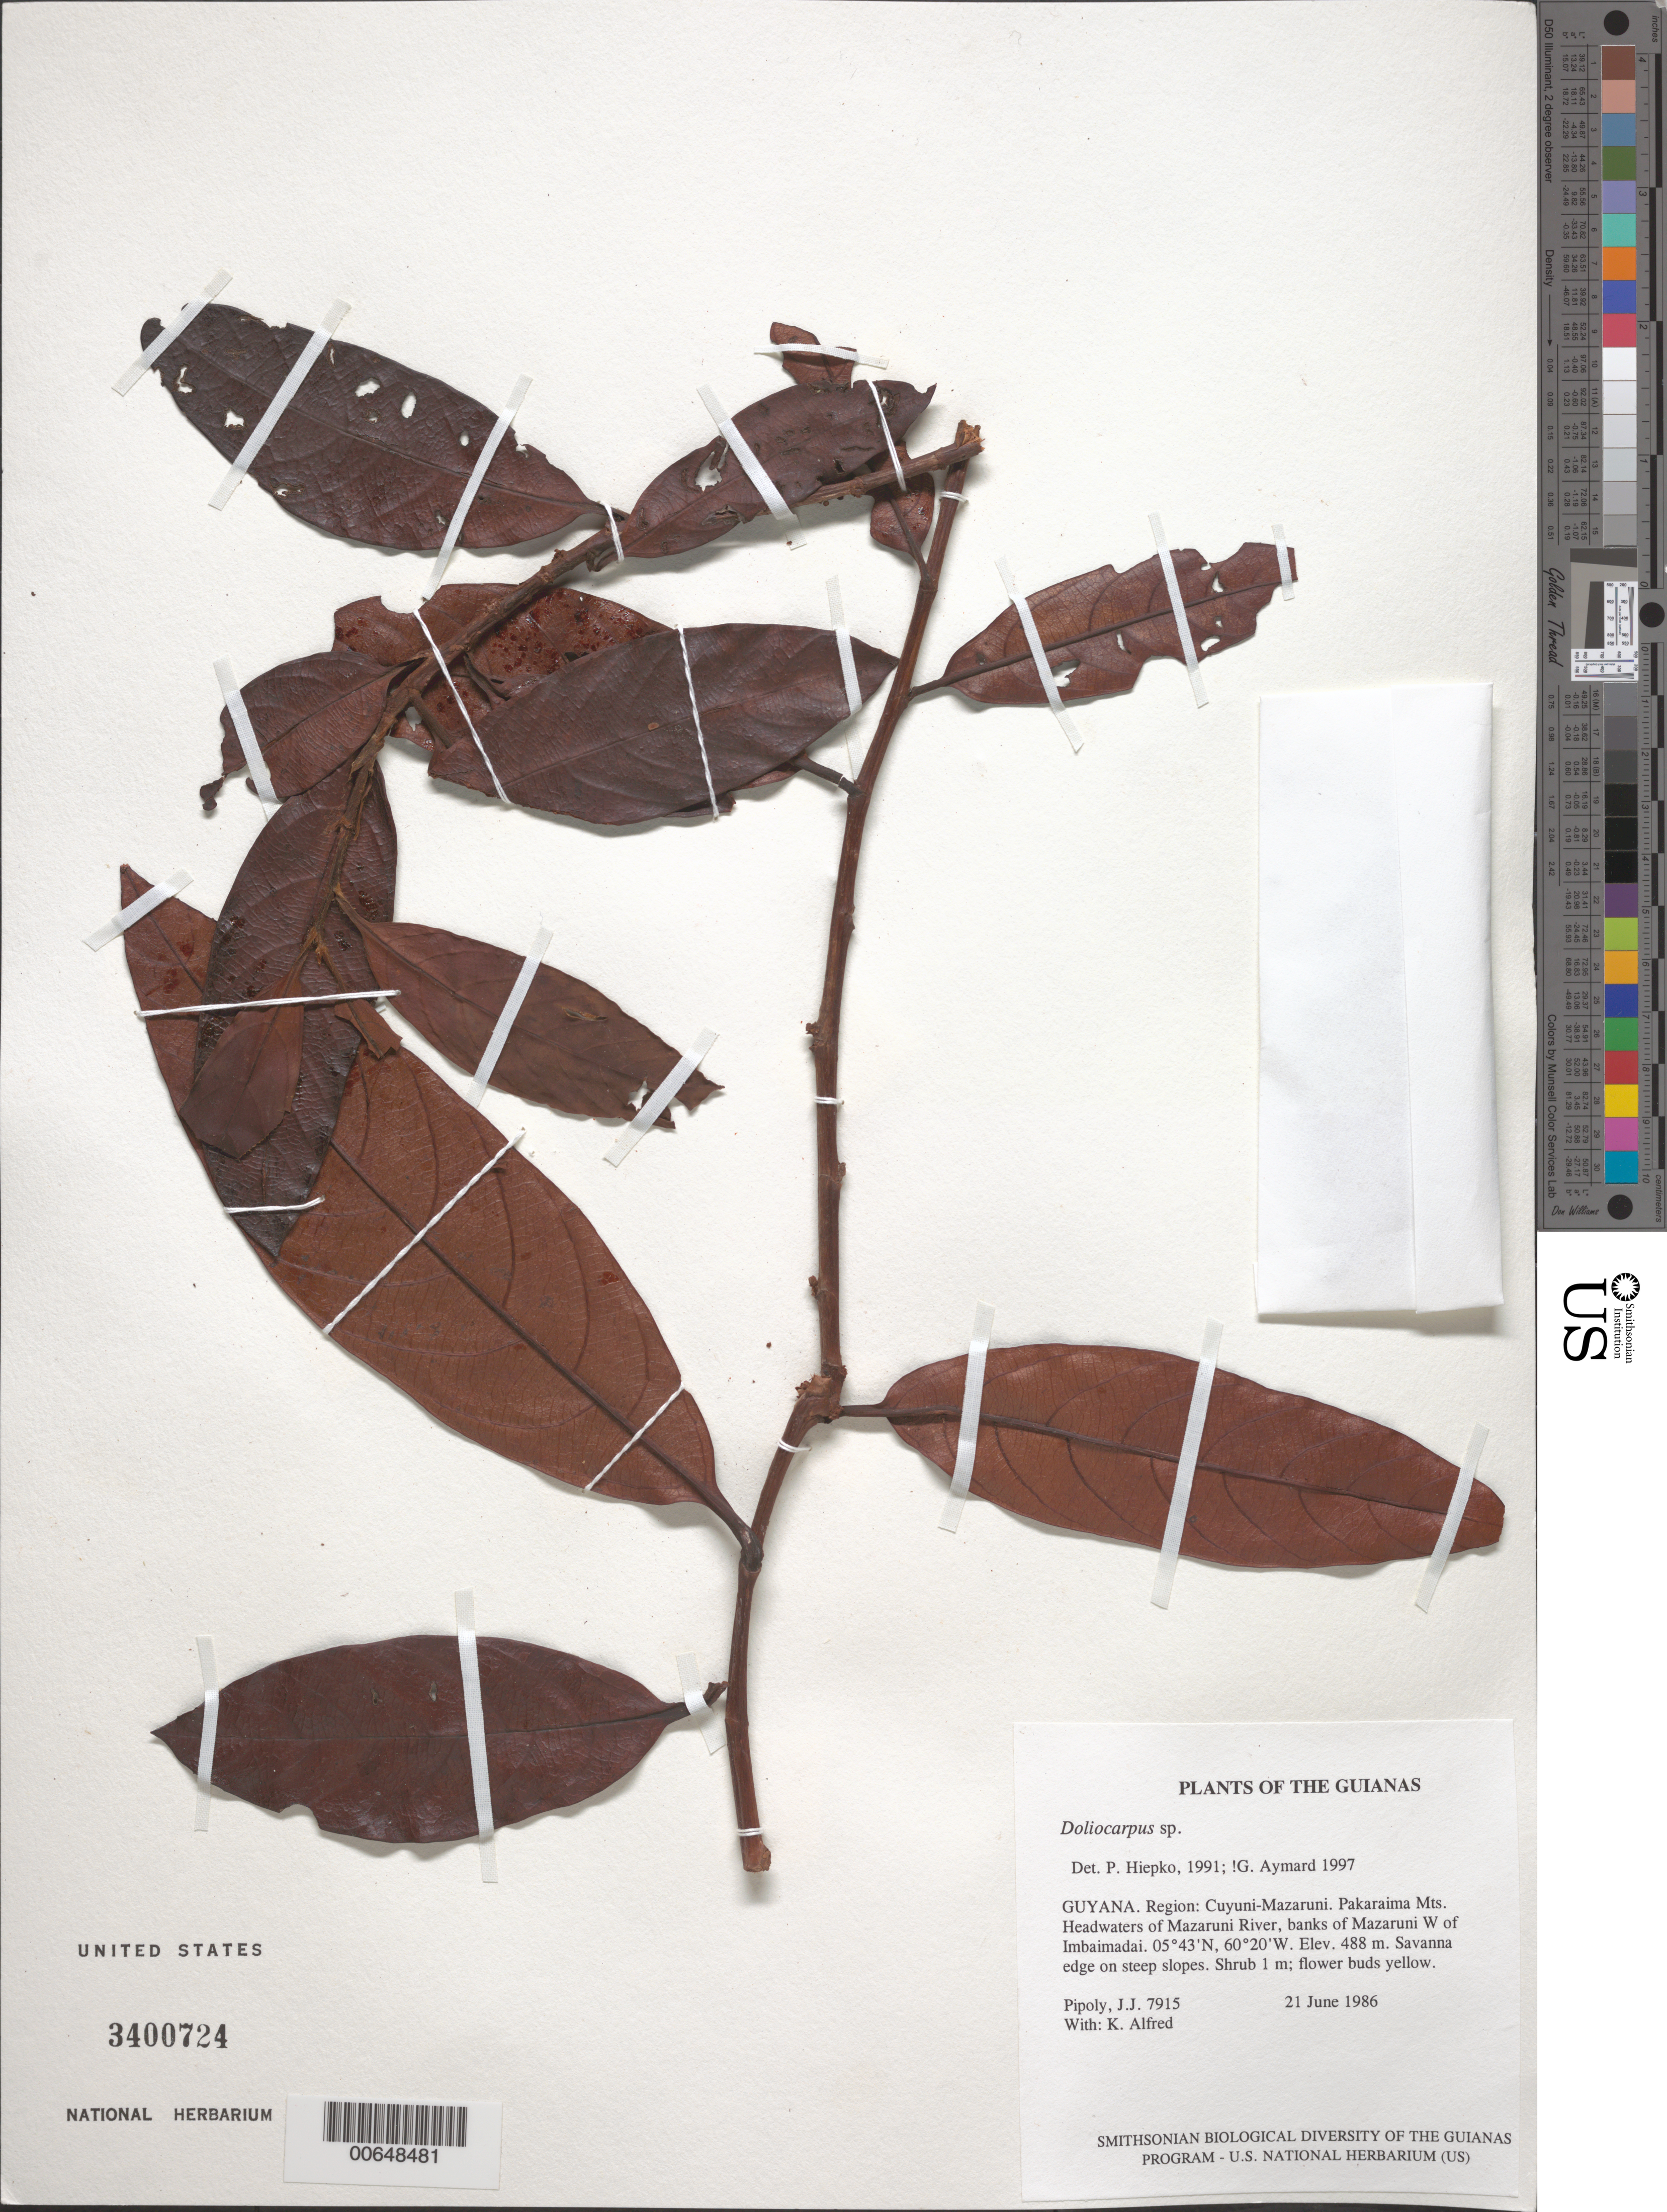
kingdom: Plantae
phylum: Tracheophyta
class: Magnoliopsida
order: Dilleniales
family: Dilleniaceae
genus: Doliocarpus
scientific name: Doliocarpus carnevaliorum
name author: Aymard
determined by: Victor Longhi Monzoli, João, (BRAZIL)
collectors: J. J. Pipoly & K. Alfred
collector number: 7915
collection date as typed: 21 June 1986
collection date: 1986-06-21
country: Guyana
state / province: Cuyuni-Mazaruni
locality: Pakaraima Mts. Headwaters of Mazaruni River, banks of Mazaruni W of Imbaimadai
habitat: Savanna edge on steep slopes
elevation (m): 488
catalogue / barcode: US 3400724